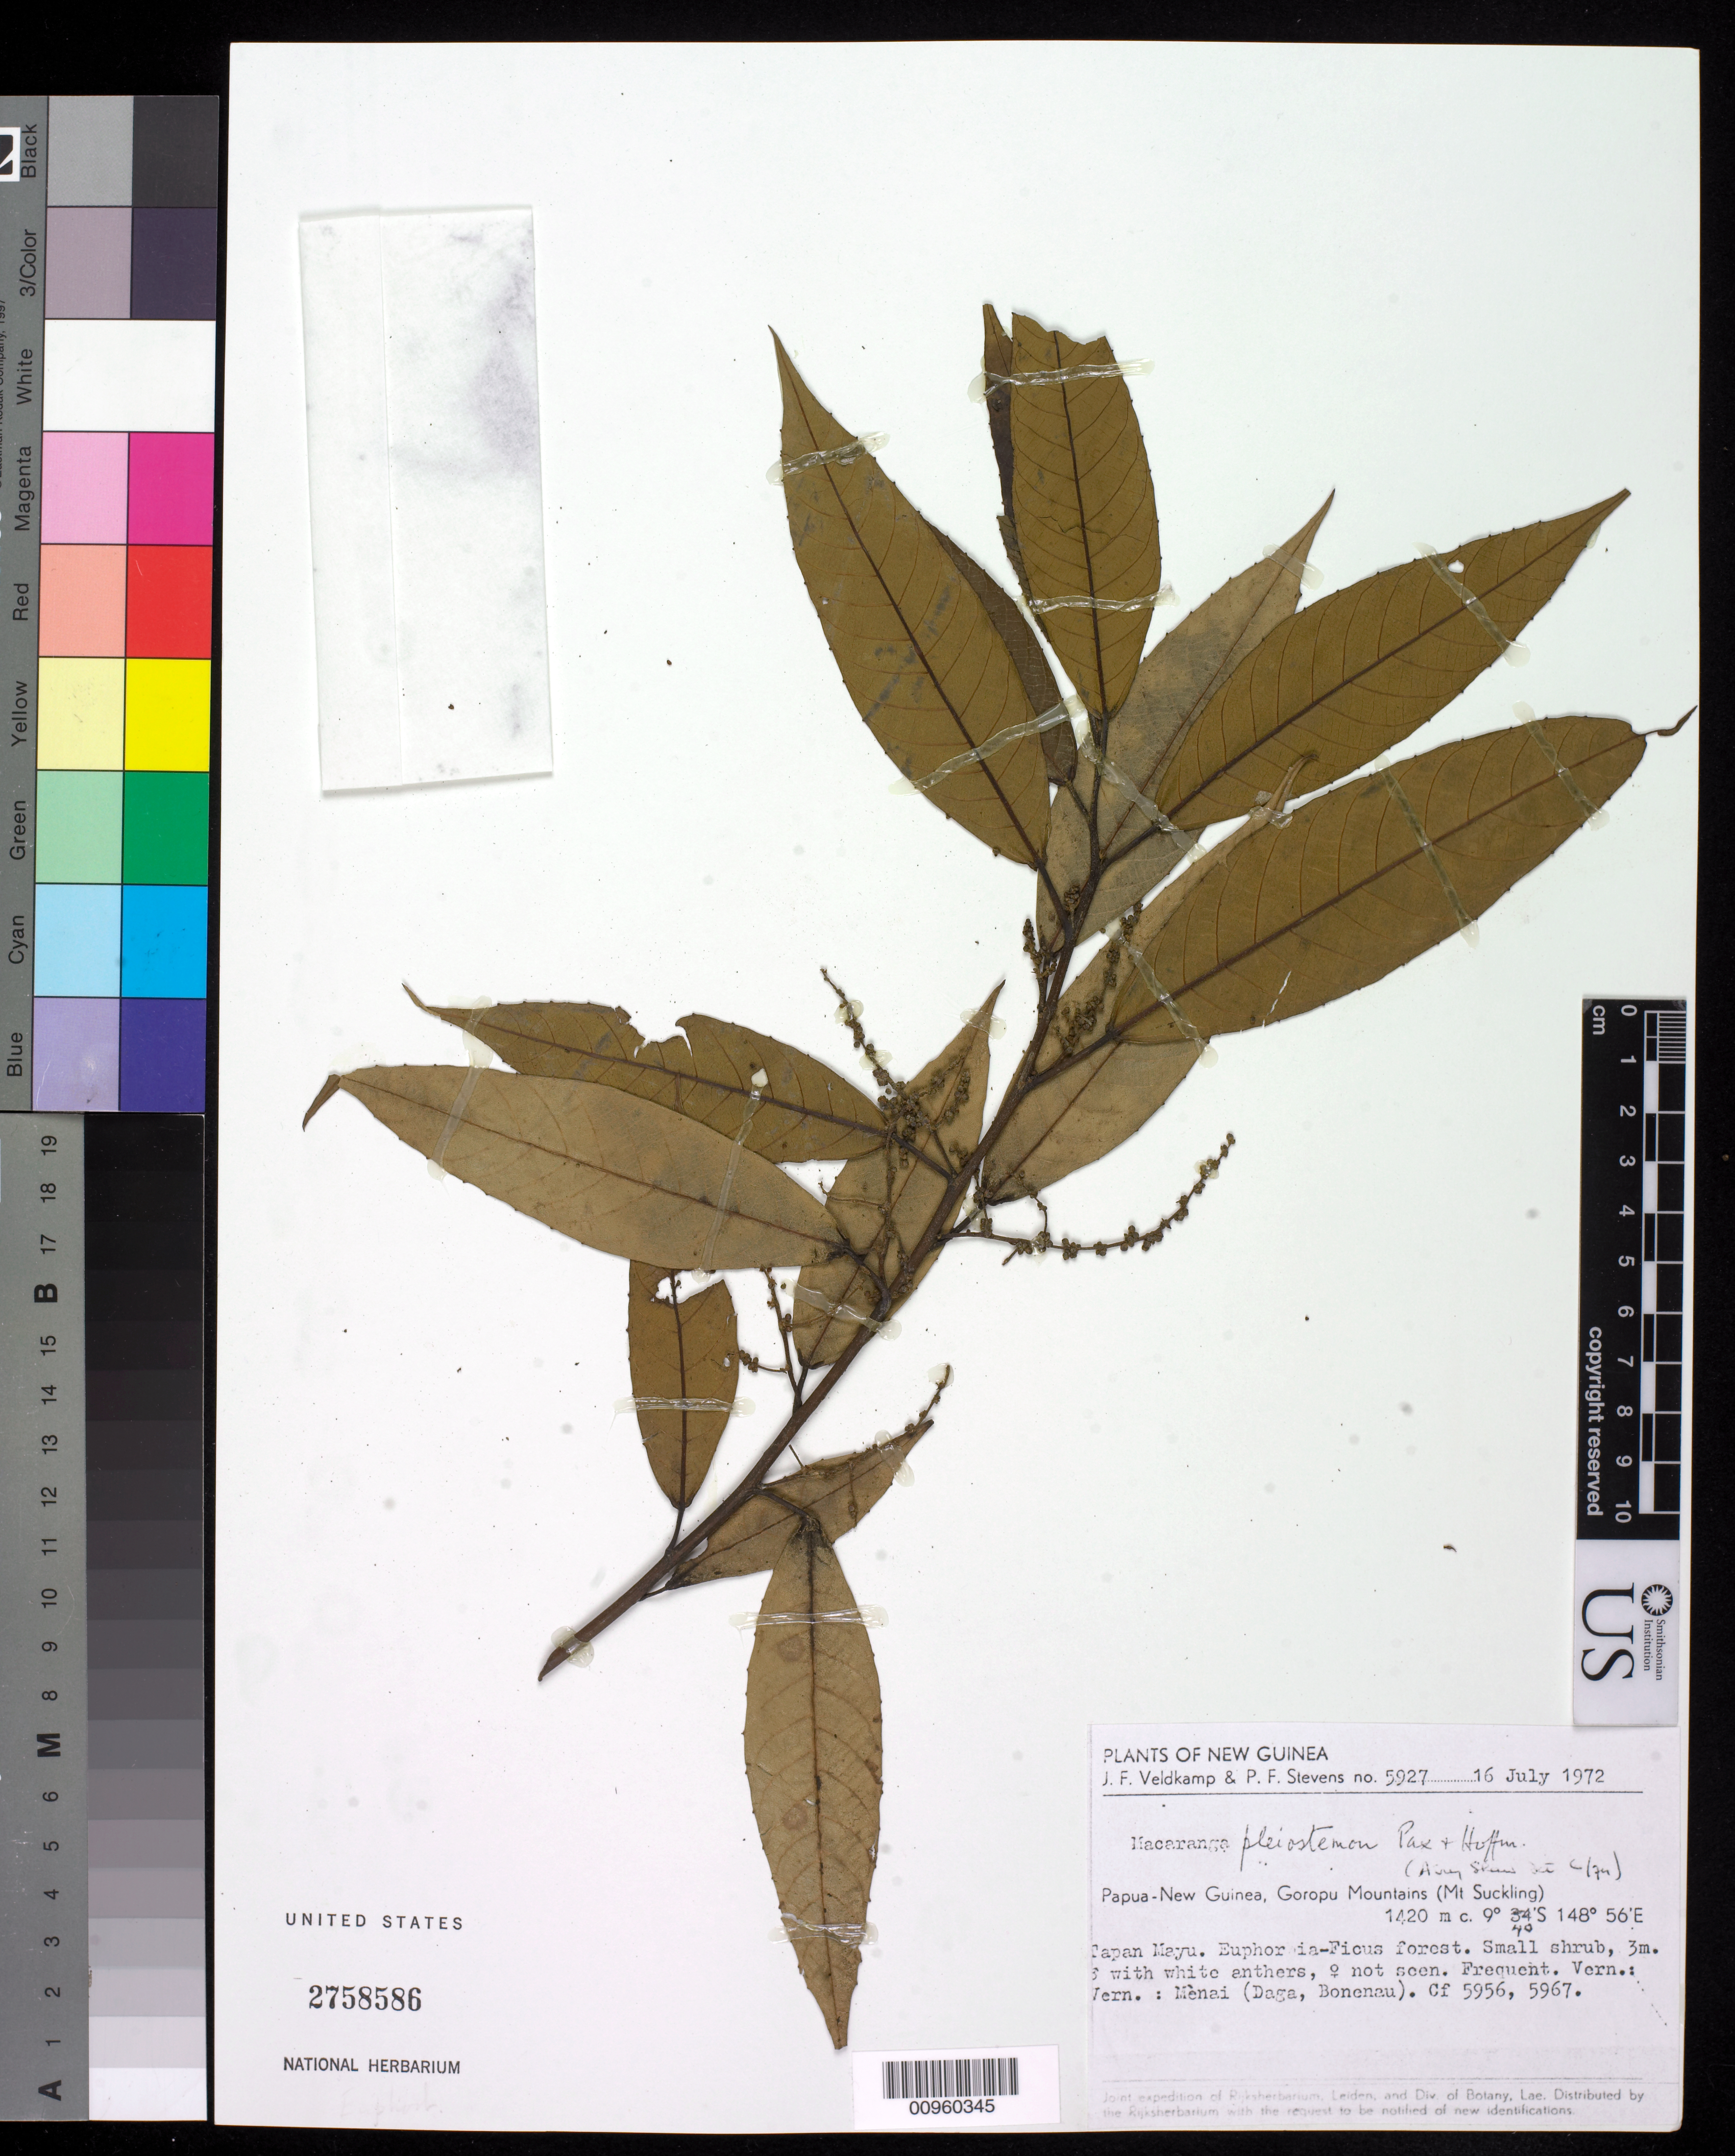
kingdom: Plantae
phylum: Tracheophyta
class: Magnoliopsida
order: Malpighiales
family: Euphorbiaceae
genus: Macaranga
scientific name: Macaranga pleiostemon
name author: Pax & K. Hoffm.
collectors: J. F. Veldkamp & P. F. Stevens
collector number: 5927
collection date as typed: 16 Jul 1972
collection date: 1972-07-16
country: Papua New Guinea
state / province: Northern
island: New Guinea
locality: Papua, Goropu Mts., Mt. Suckling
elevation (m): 1420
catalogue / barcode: US 2758586